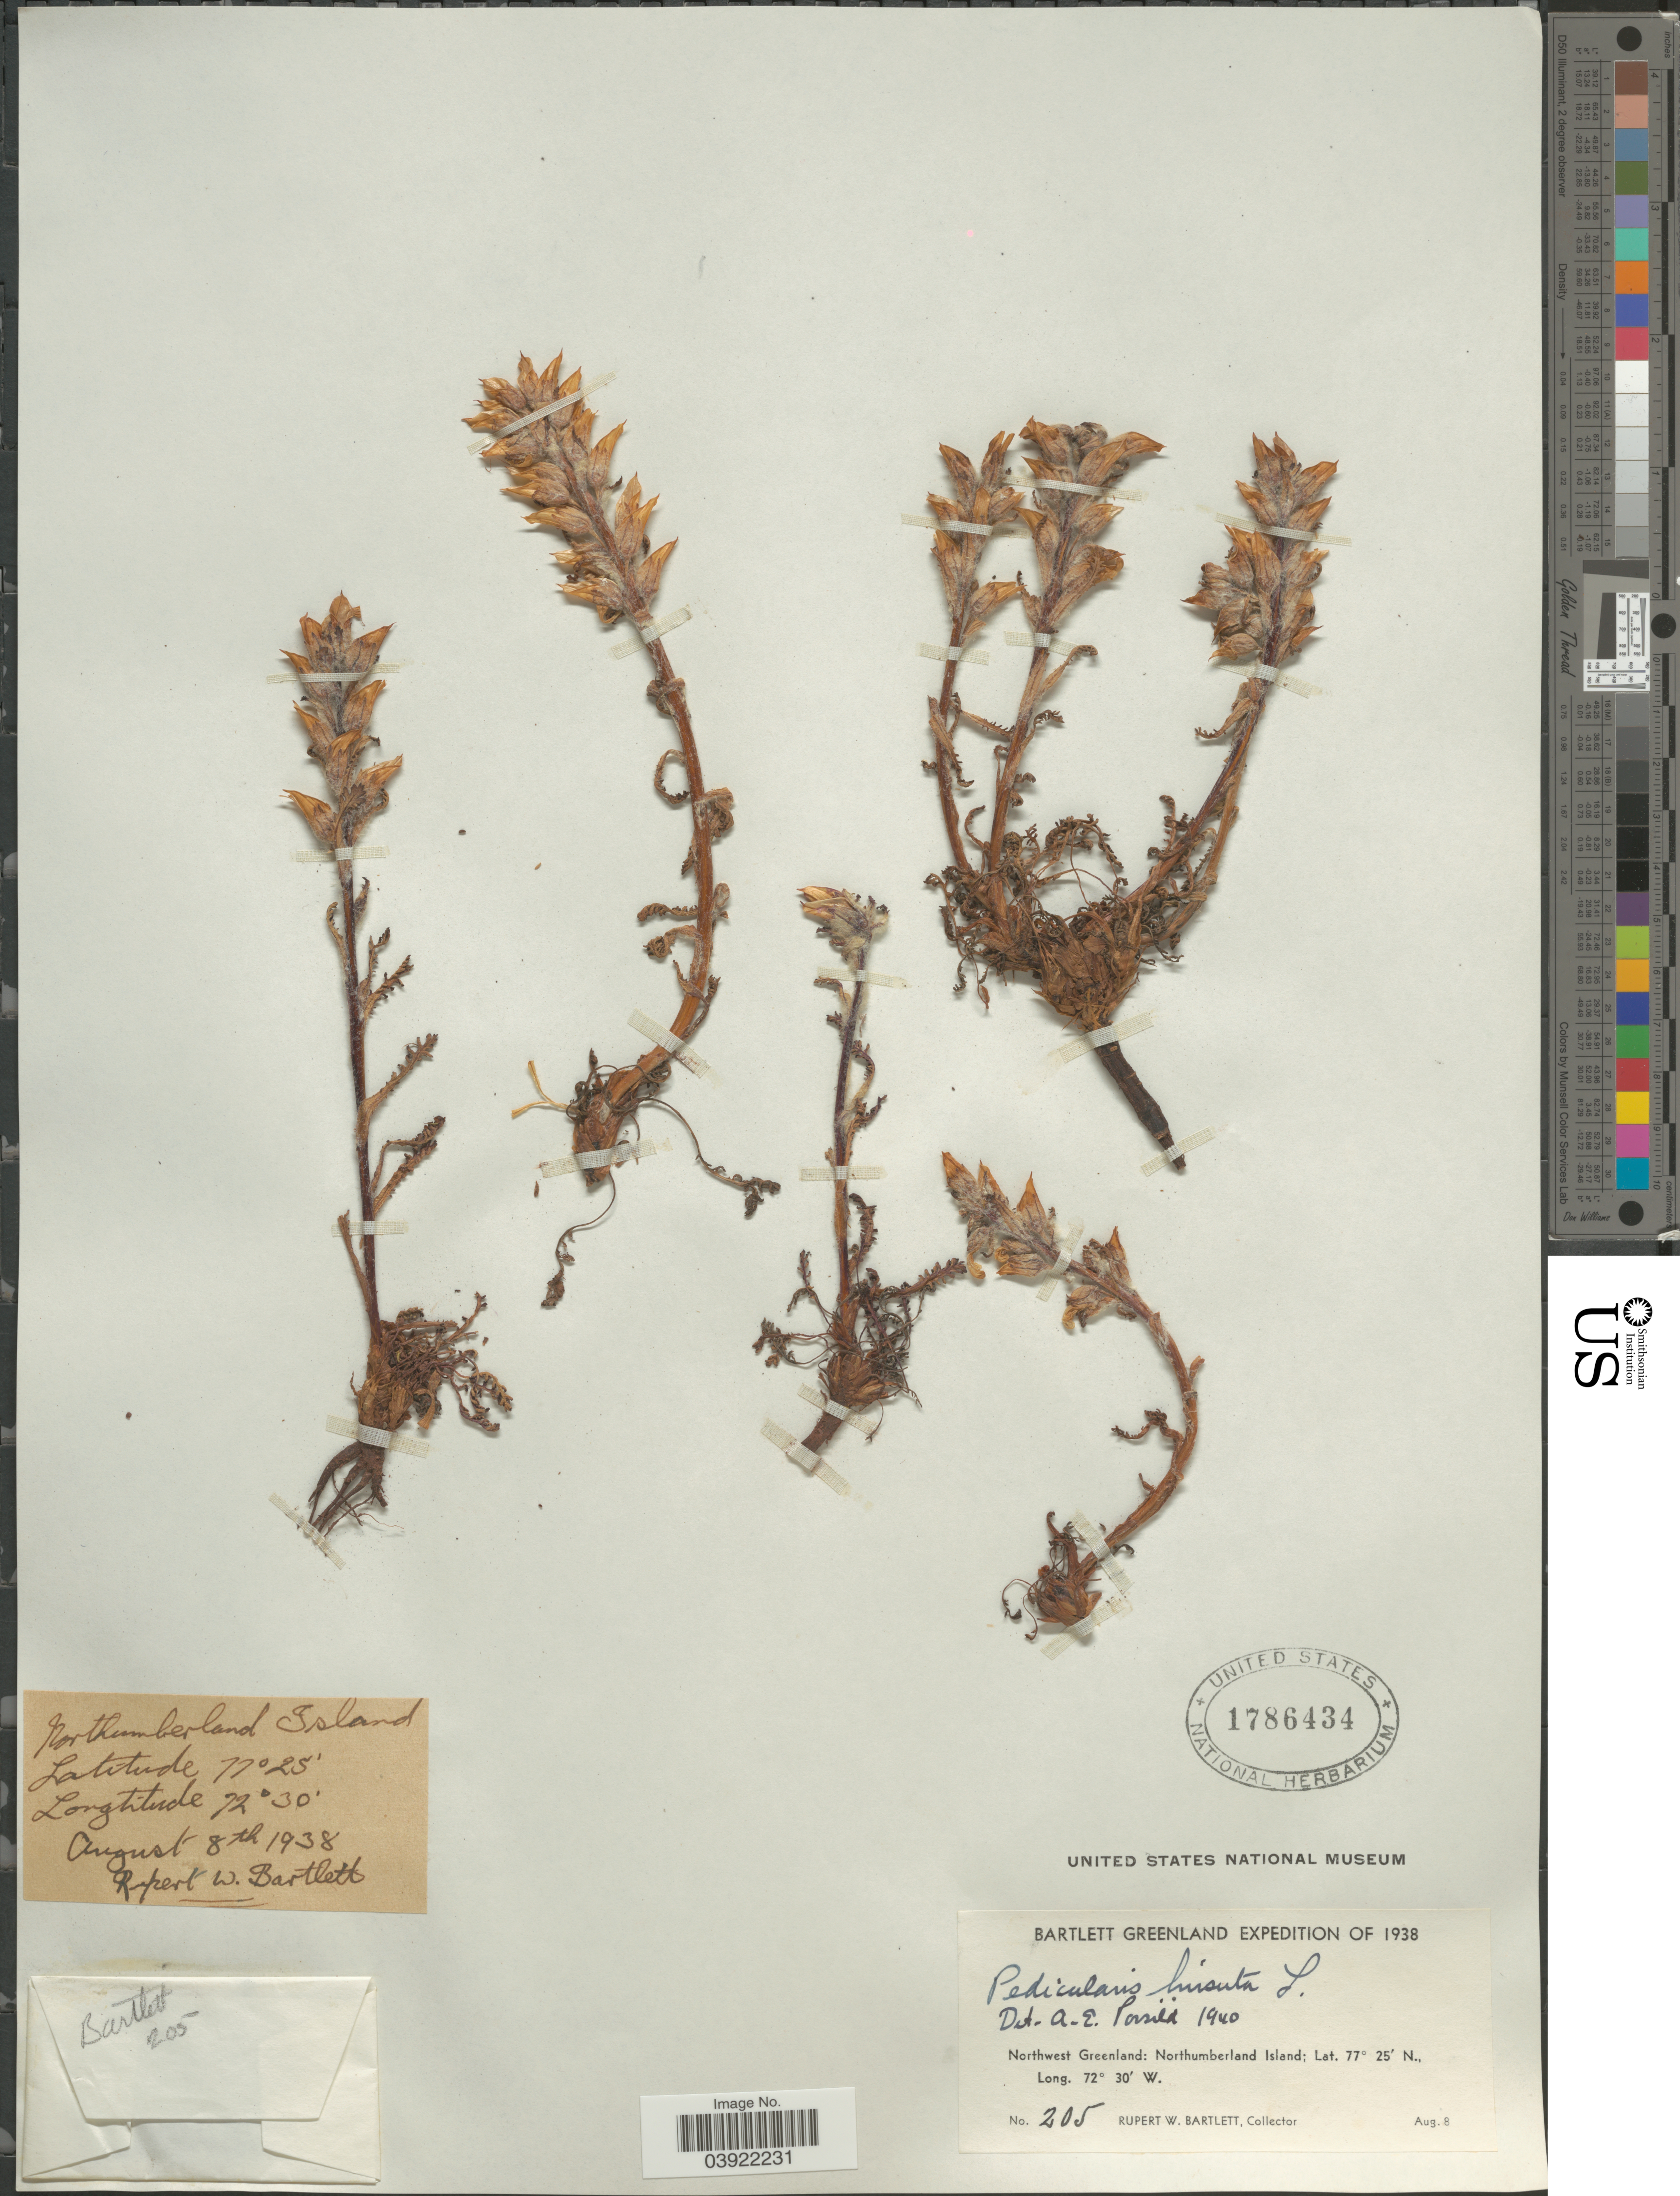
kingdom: Plantae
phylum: Tracheophyta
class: Magnoliopsida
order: Lamiales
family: Orobanchaceae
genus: Pedicularis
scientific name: Pedicularis hirsuta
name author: L.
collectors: R. W. Bartlett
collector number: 205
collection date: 1938-08-08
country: Greenland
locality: Northumberland Island. Northwest Greenland: Northumberland Island.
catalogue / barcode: US 1786434